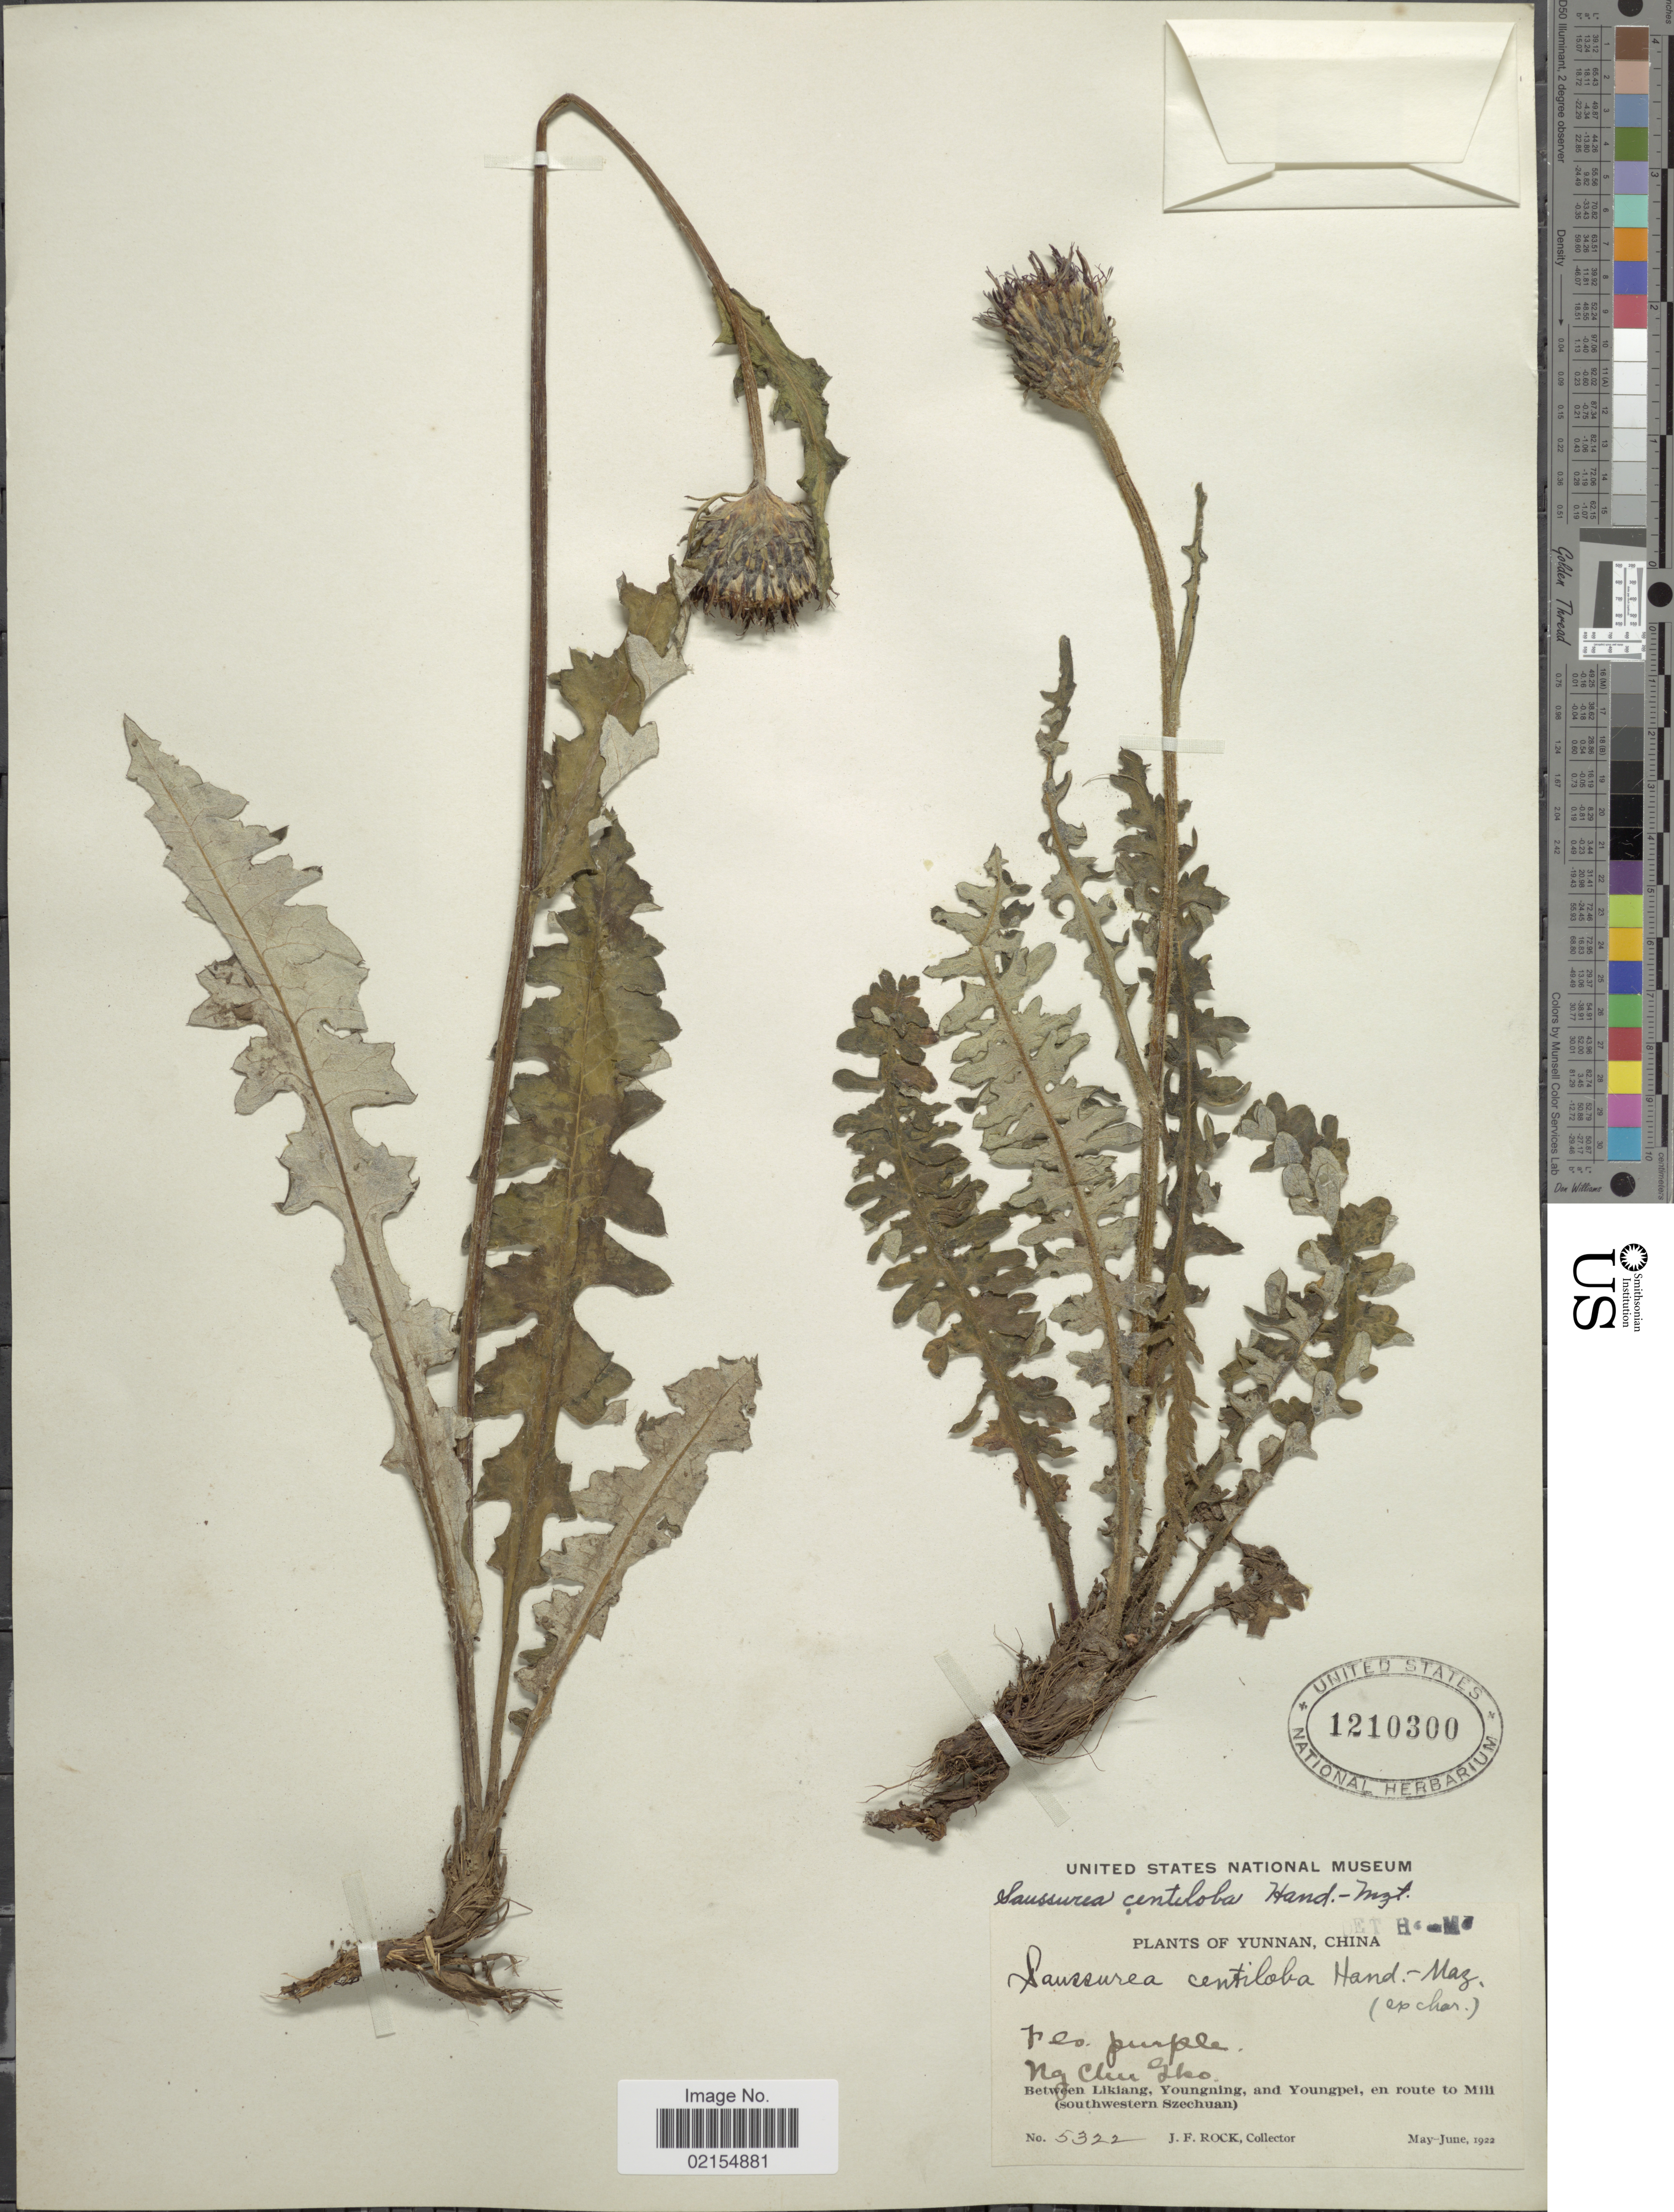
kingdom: Plantae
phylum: Tracheophyta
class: Magnoliopsida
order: Asterales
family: Asteraceae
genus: Saussurea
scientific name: Saussurea centiloba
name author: Hand.-Mazz.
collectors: J. Rock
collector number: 5322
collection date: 1922-05/1922-06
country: China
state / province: Yunnan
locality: Yunnan, China, Ng Clui Gko., Between Likiang Youngning, and Youngpei, en route to MIll (southwestern Szechuan)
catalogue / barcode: US 1210300